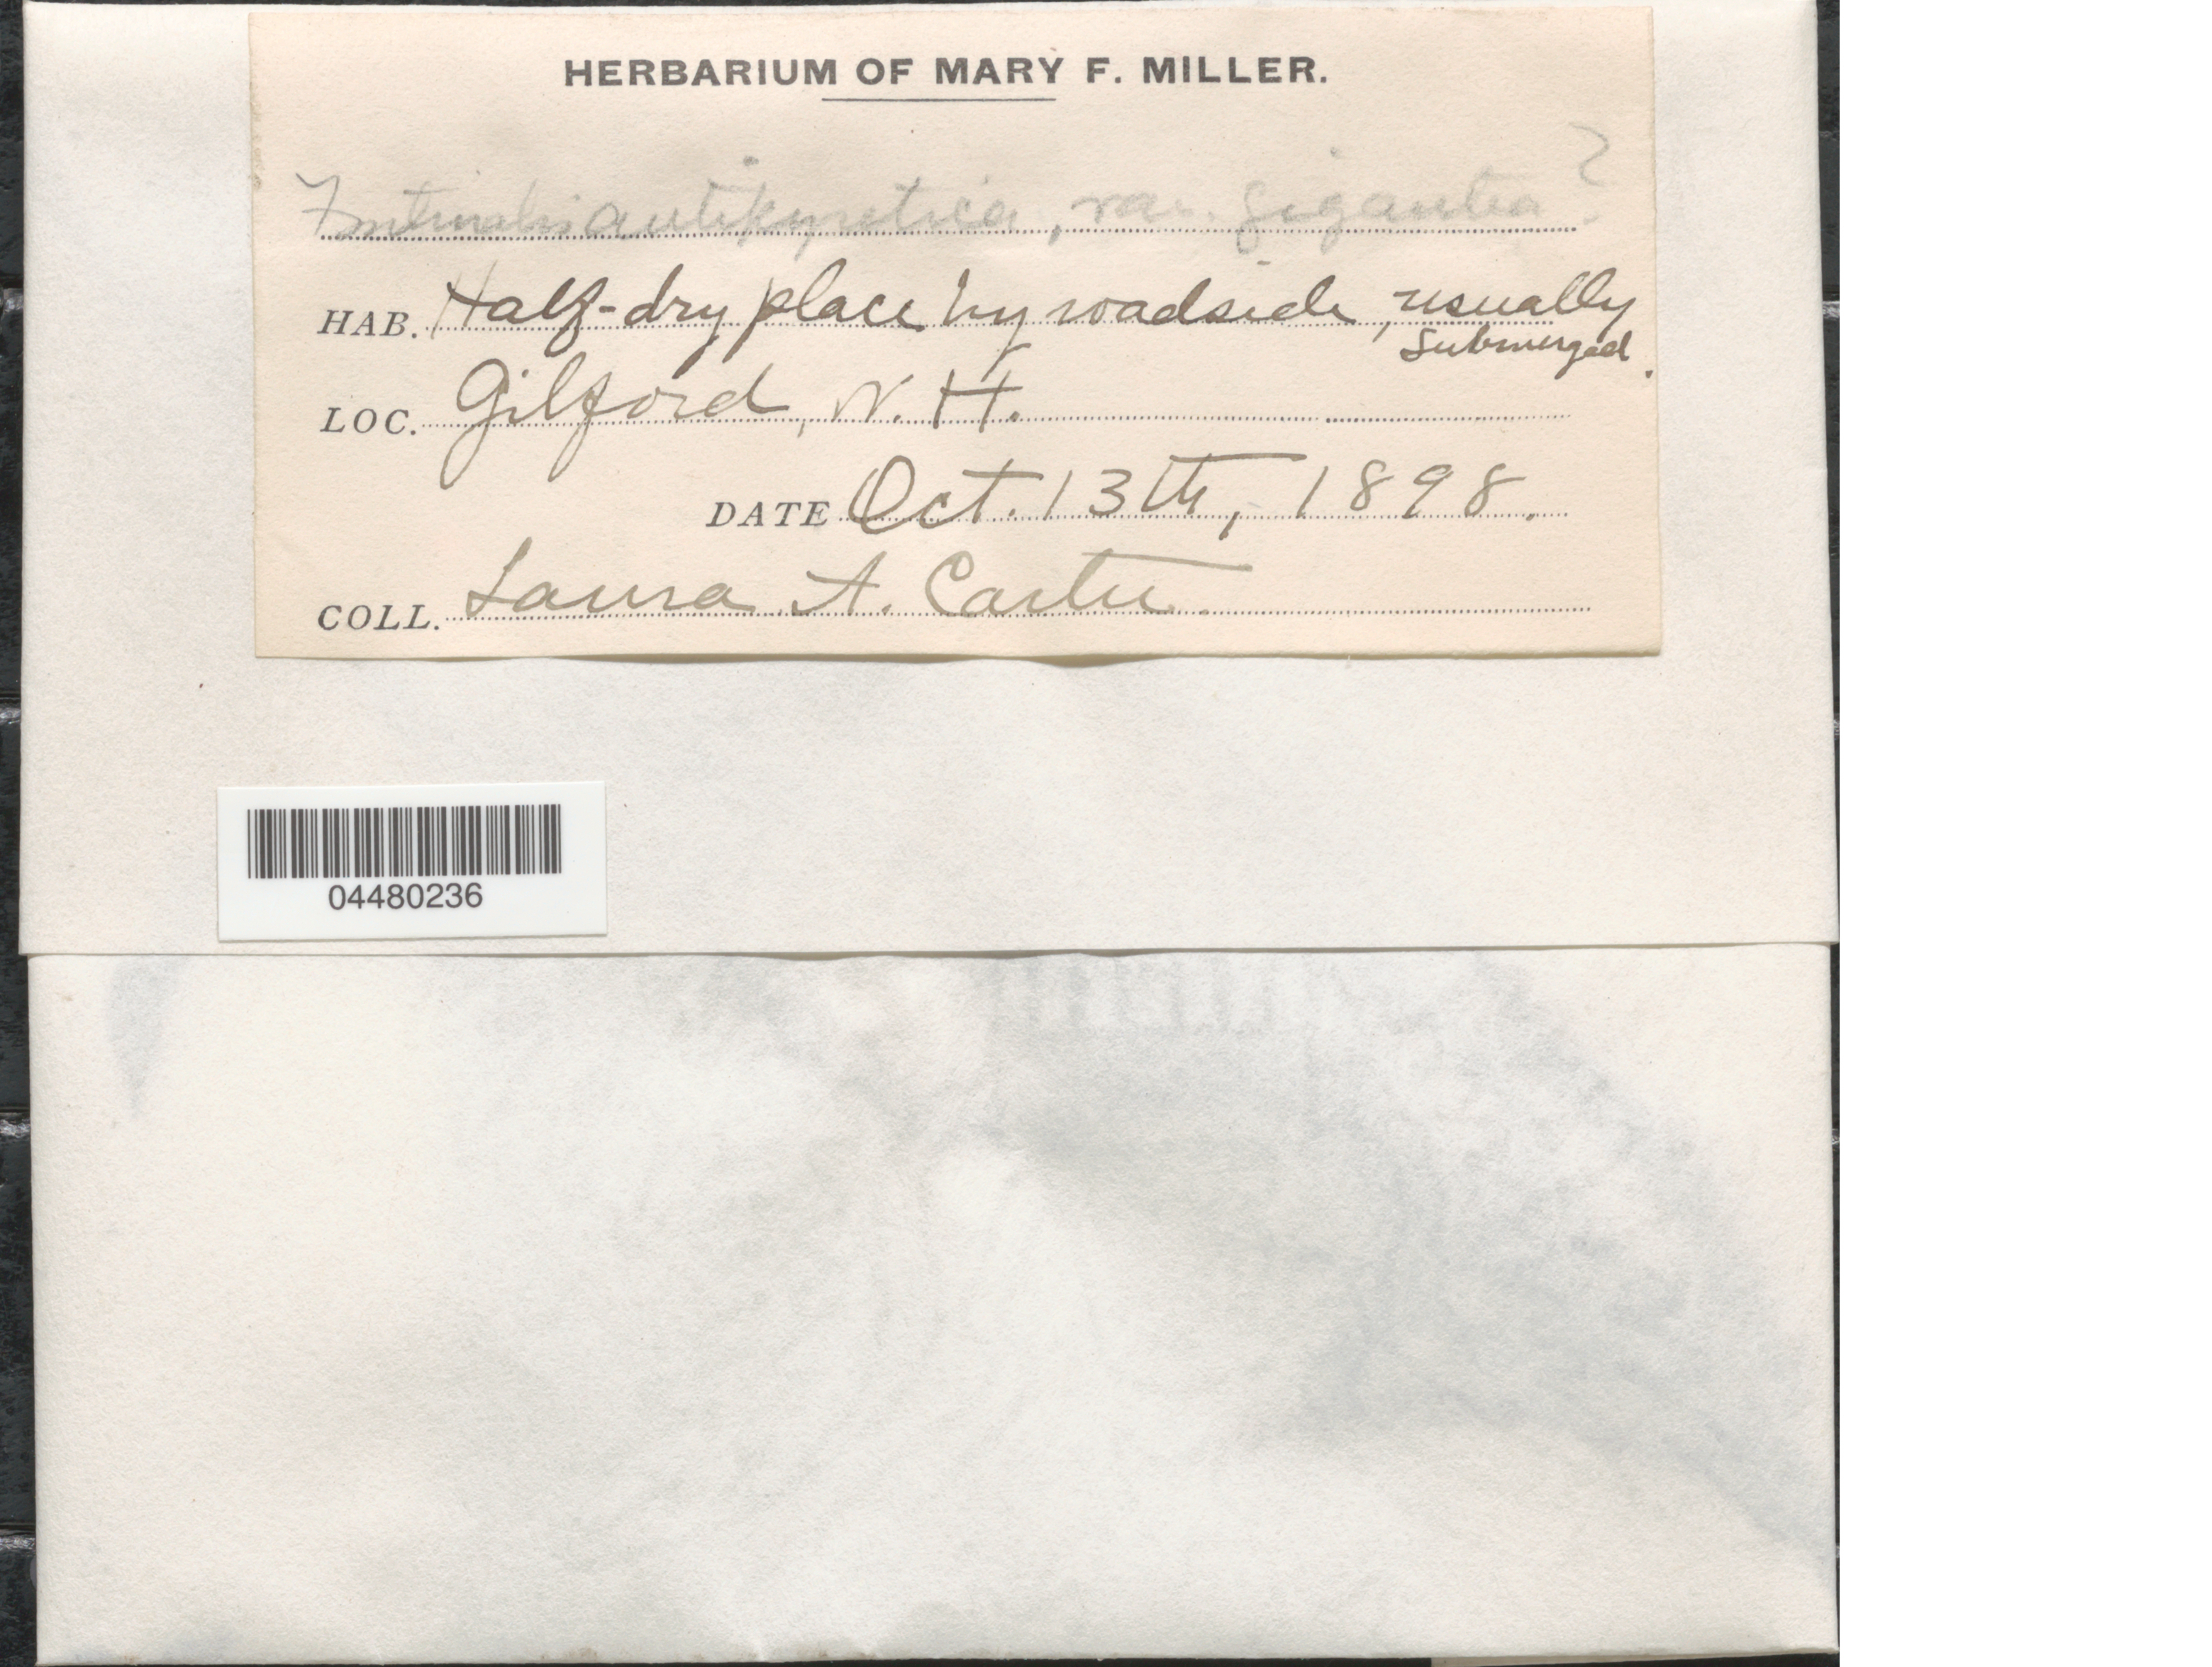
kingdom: Plantae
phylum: Bryophyta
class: Bryopsida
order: Hypnales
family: Fontinalaceae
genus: Fontinalis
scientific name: Fontinalis antipyretica var. gigantea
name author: (Sull.) Sull.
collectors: L. Carter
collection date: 1898-10-13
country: United States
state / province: New Hampshire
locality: Gilford.